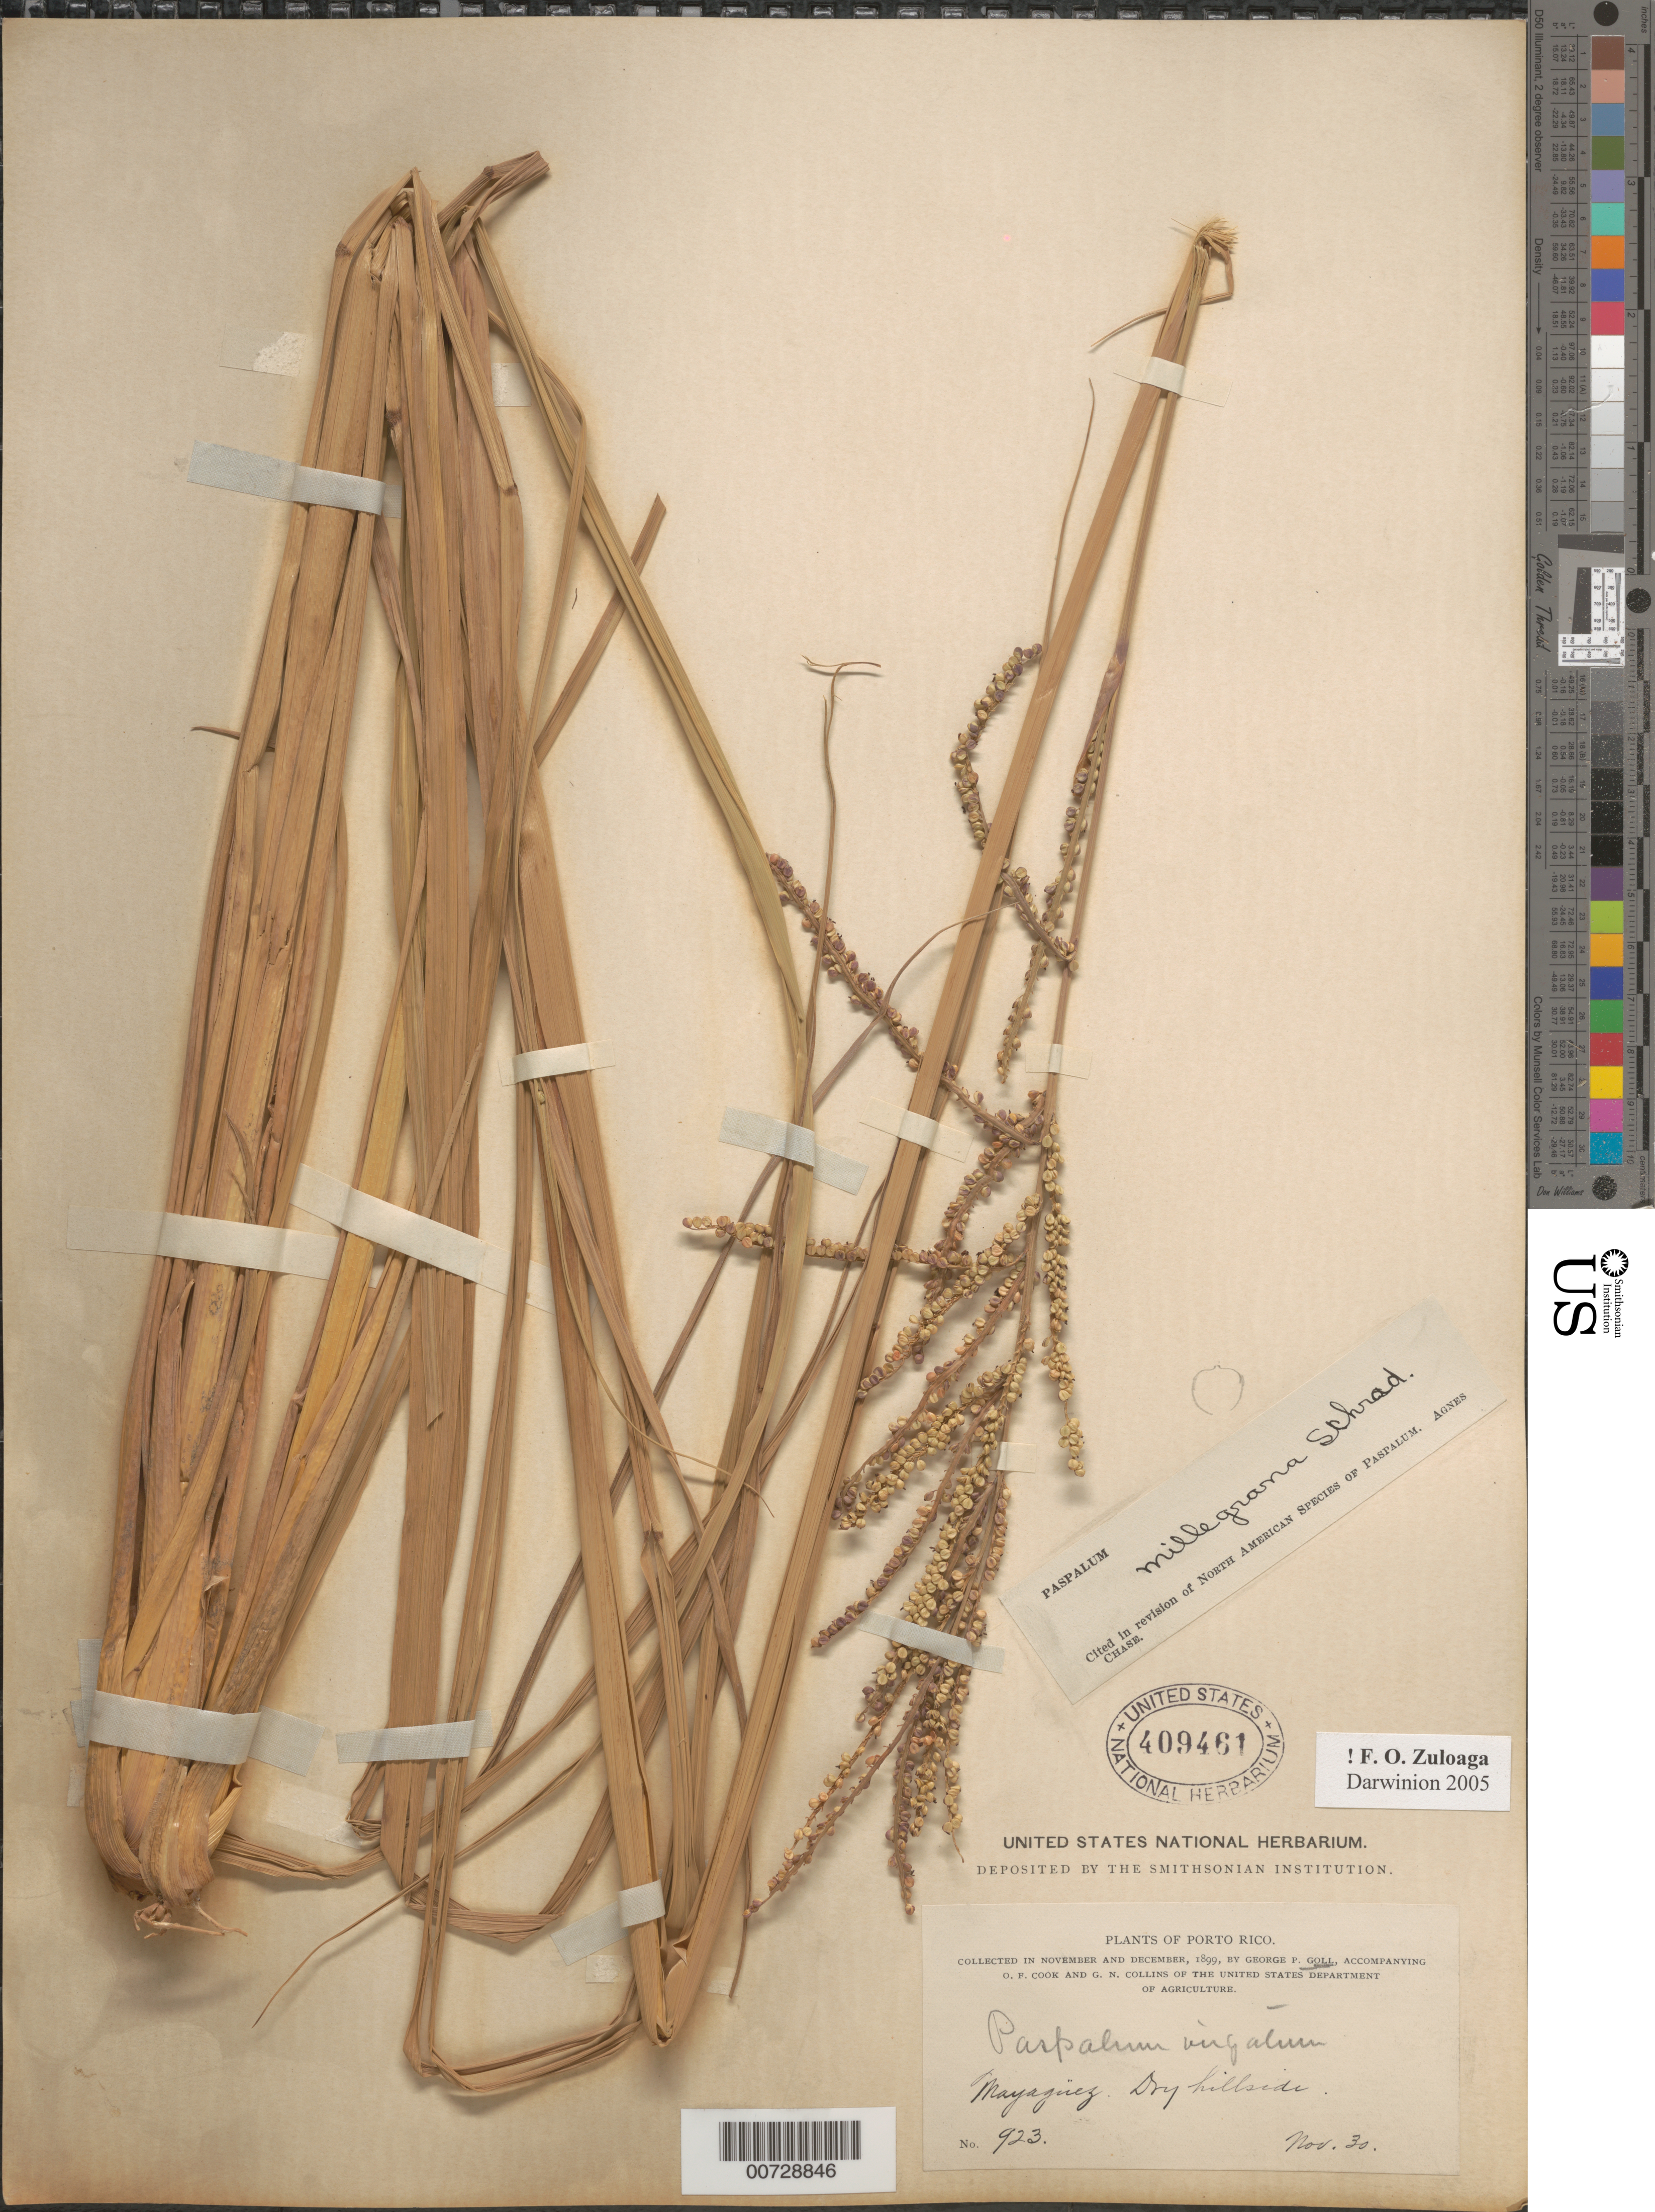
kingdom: Plantae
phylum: Tracheophyta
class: Liliopsida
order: Poales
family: Poaceae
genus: Paspalum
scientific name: Paspalum millegrana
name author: Schrad.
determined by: Chase, [M.] Agnes, (US)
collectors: G. Goll, O. F. Cook & G. N. Collins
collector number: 923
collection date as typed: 30 Nov 1899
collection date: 1899-11-30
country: Puerto Rico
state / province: Mayagüez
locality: Mayaguez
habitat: Dry hillside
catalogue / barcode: US 409461